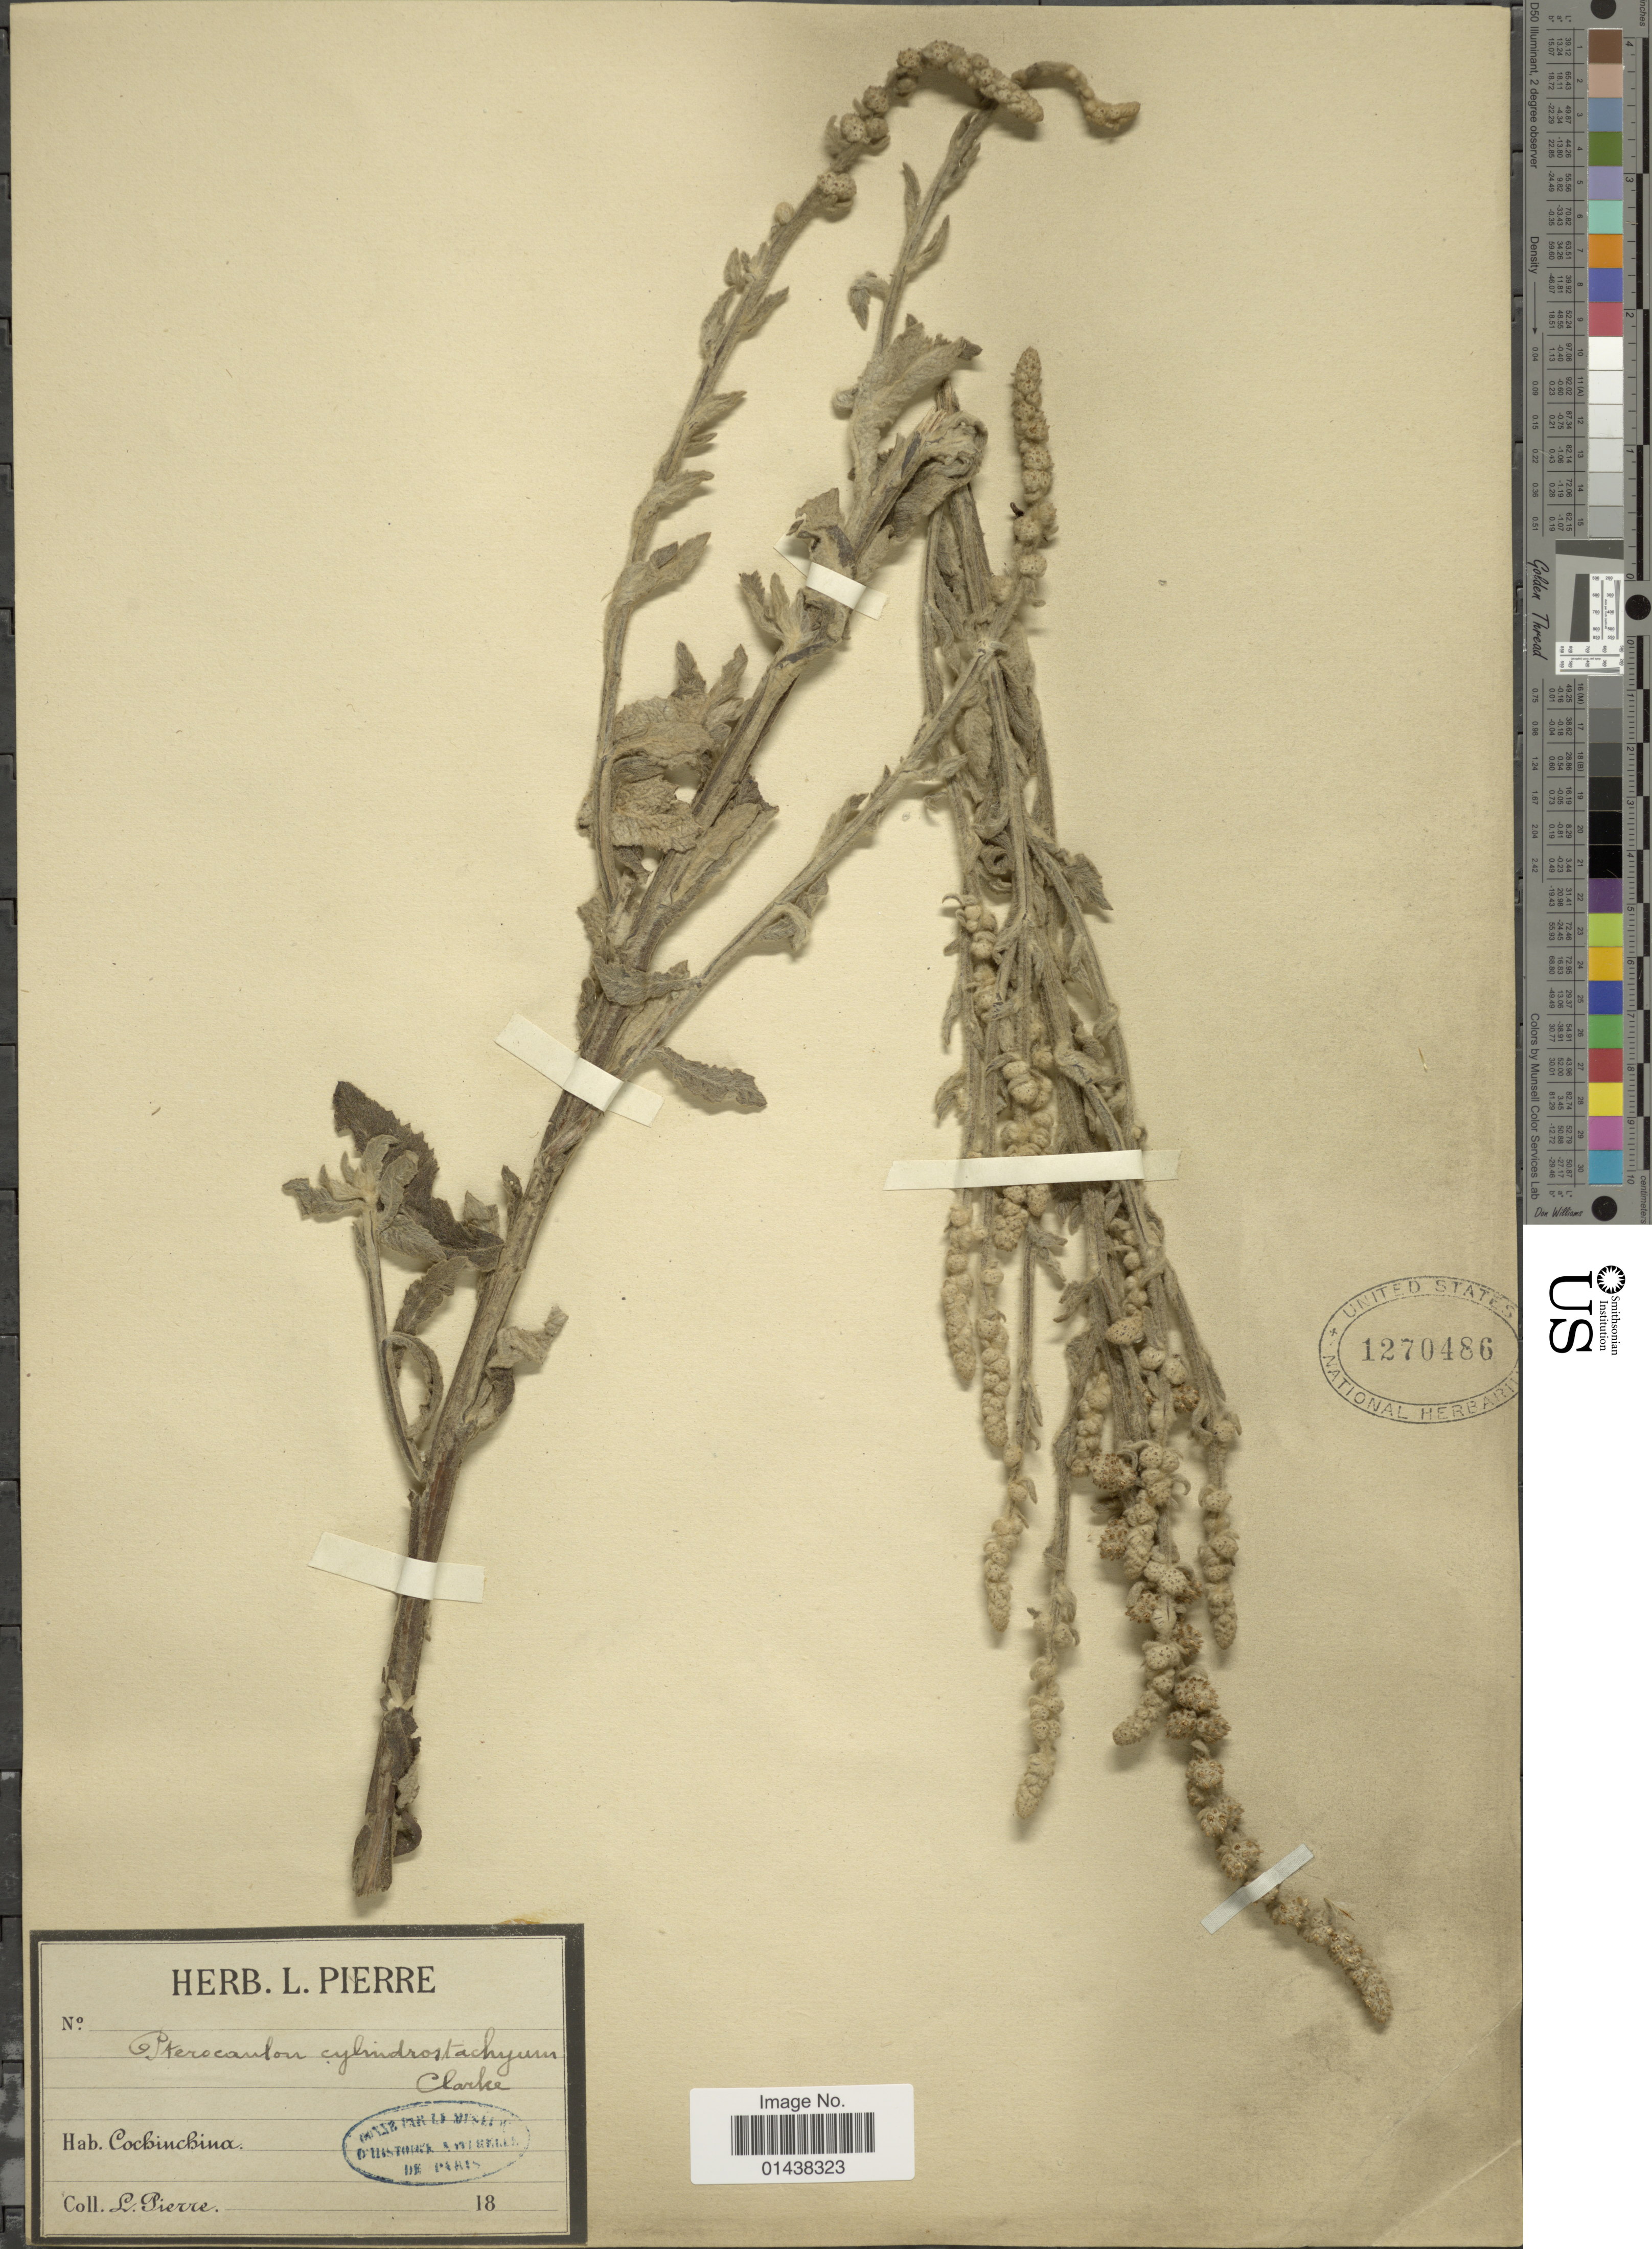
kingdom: Plantae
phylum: Tracheophyta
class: Magnoliopsida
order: Asterales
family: Asteraceae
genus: Pterocaulon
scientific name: Pterocaulon cylindrostachyum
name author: C.B. Clarke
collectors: L. Pierre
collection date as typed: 18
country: Vietnam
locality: Conchinchina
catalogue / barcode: US 1270486